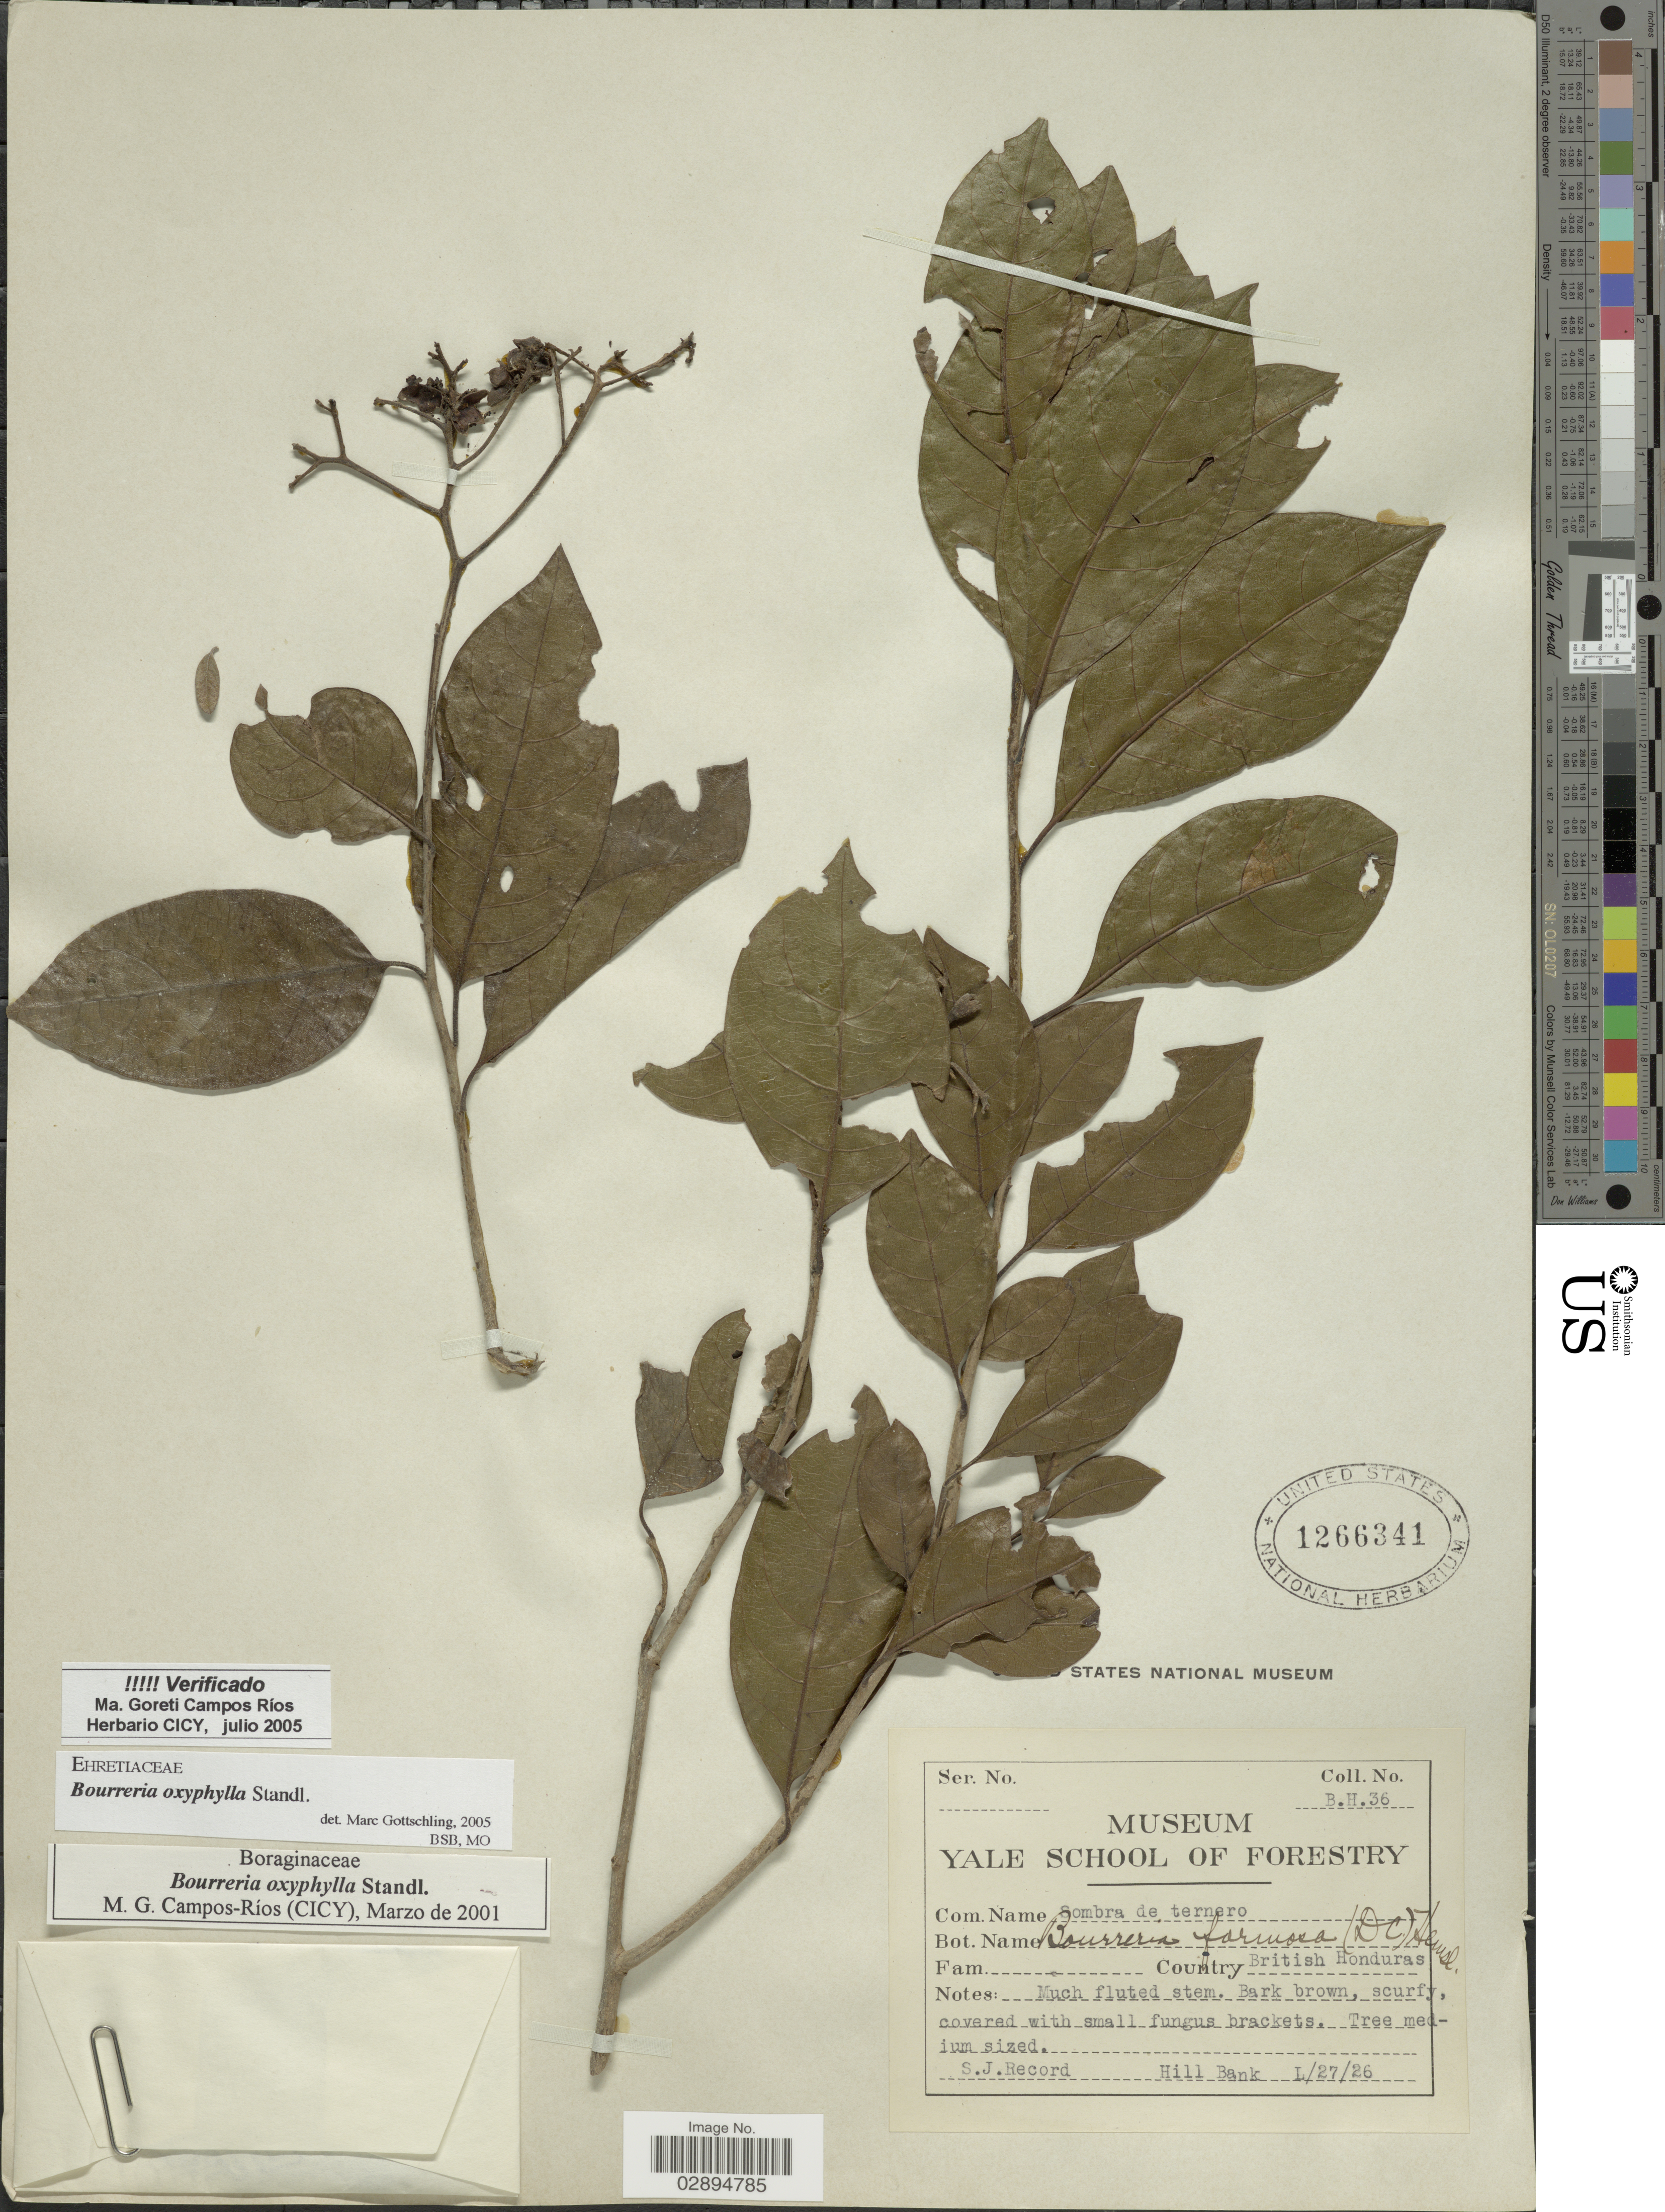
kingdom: Plantae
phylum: Tracheophyta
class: Magnoliopsida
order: Boraginales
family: Ehretiaceae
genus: Bourreria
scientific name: Bourreria oxyphylla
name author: Standl.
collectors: S. J. Record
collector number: B.H. 36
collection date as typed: Transcribed d/m/y: 27/1/26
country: Belize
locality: British Honduras.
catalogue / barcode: US 1266341